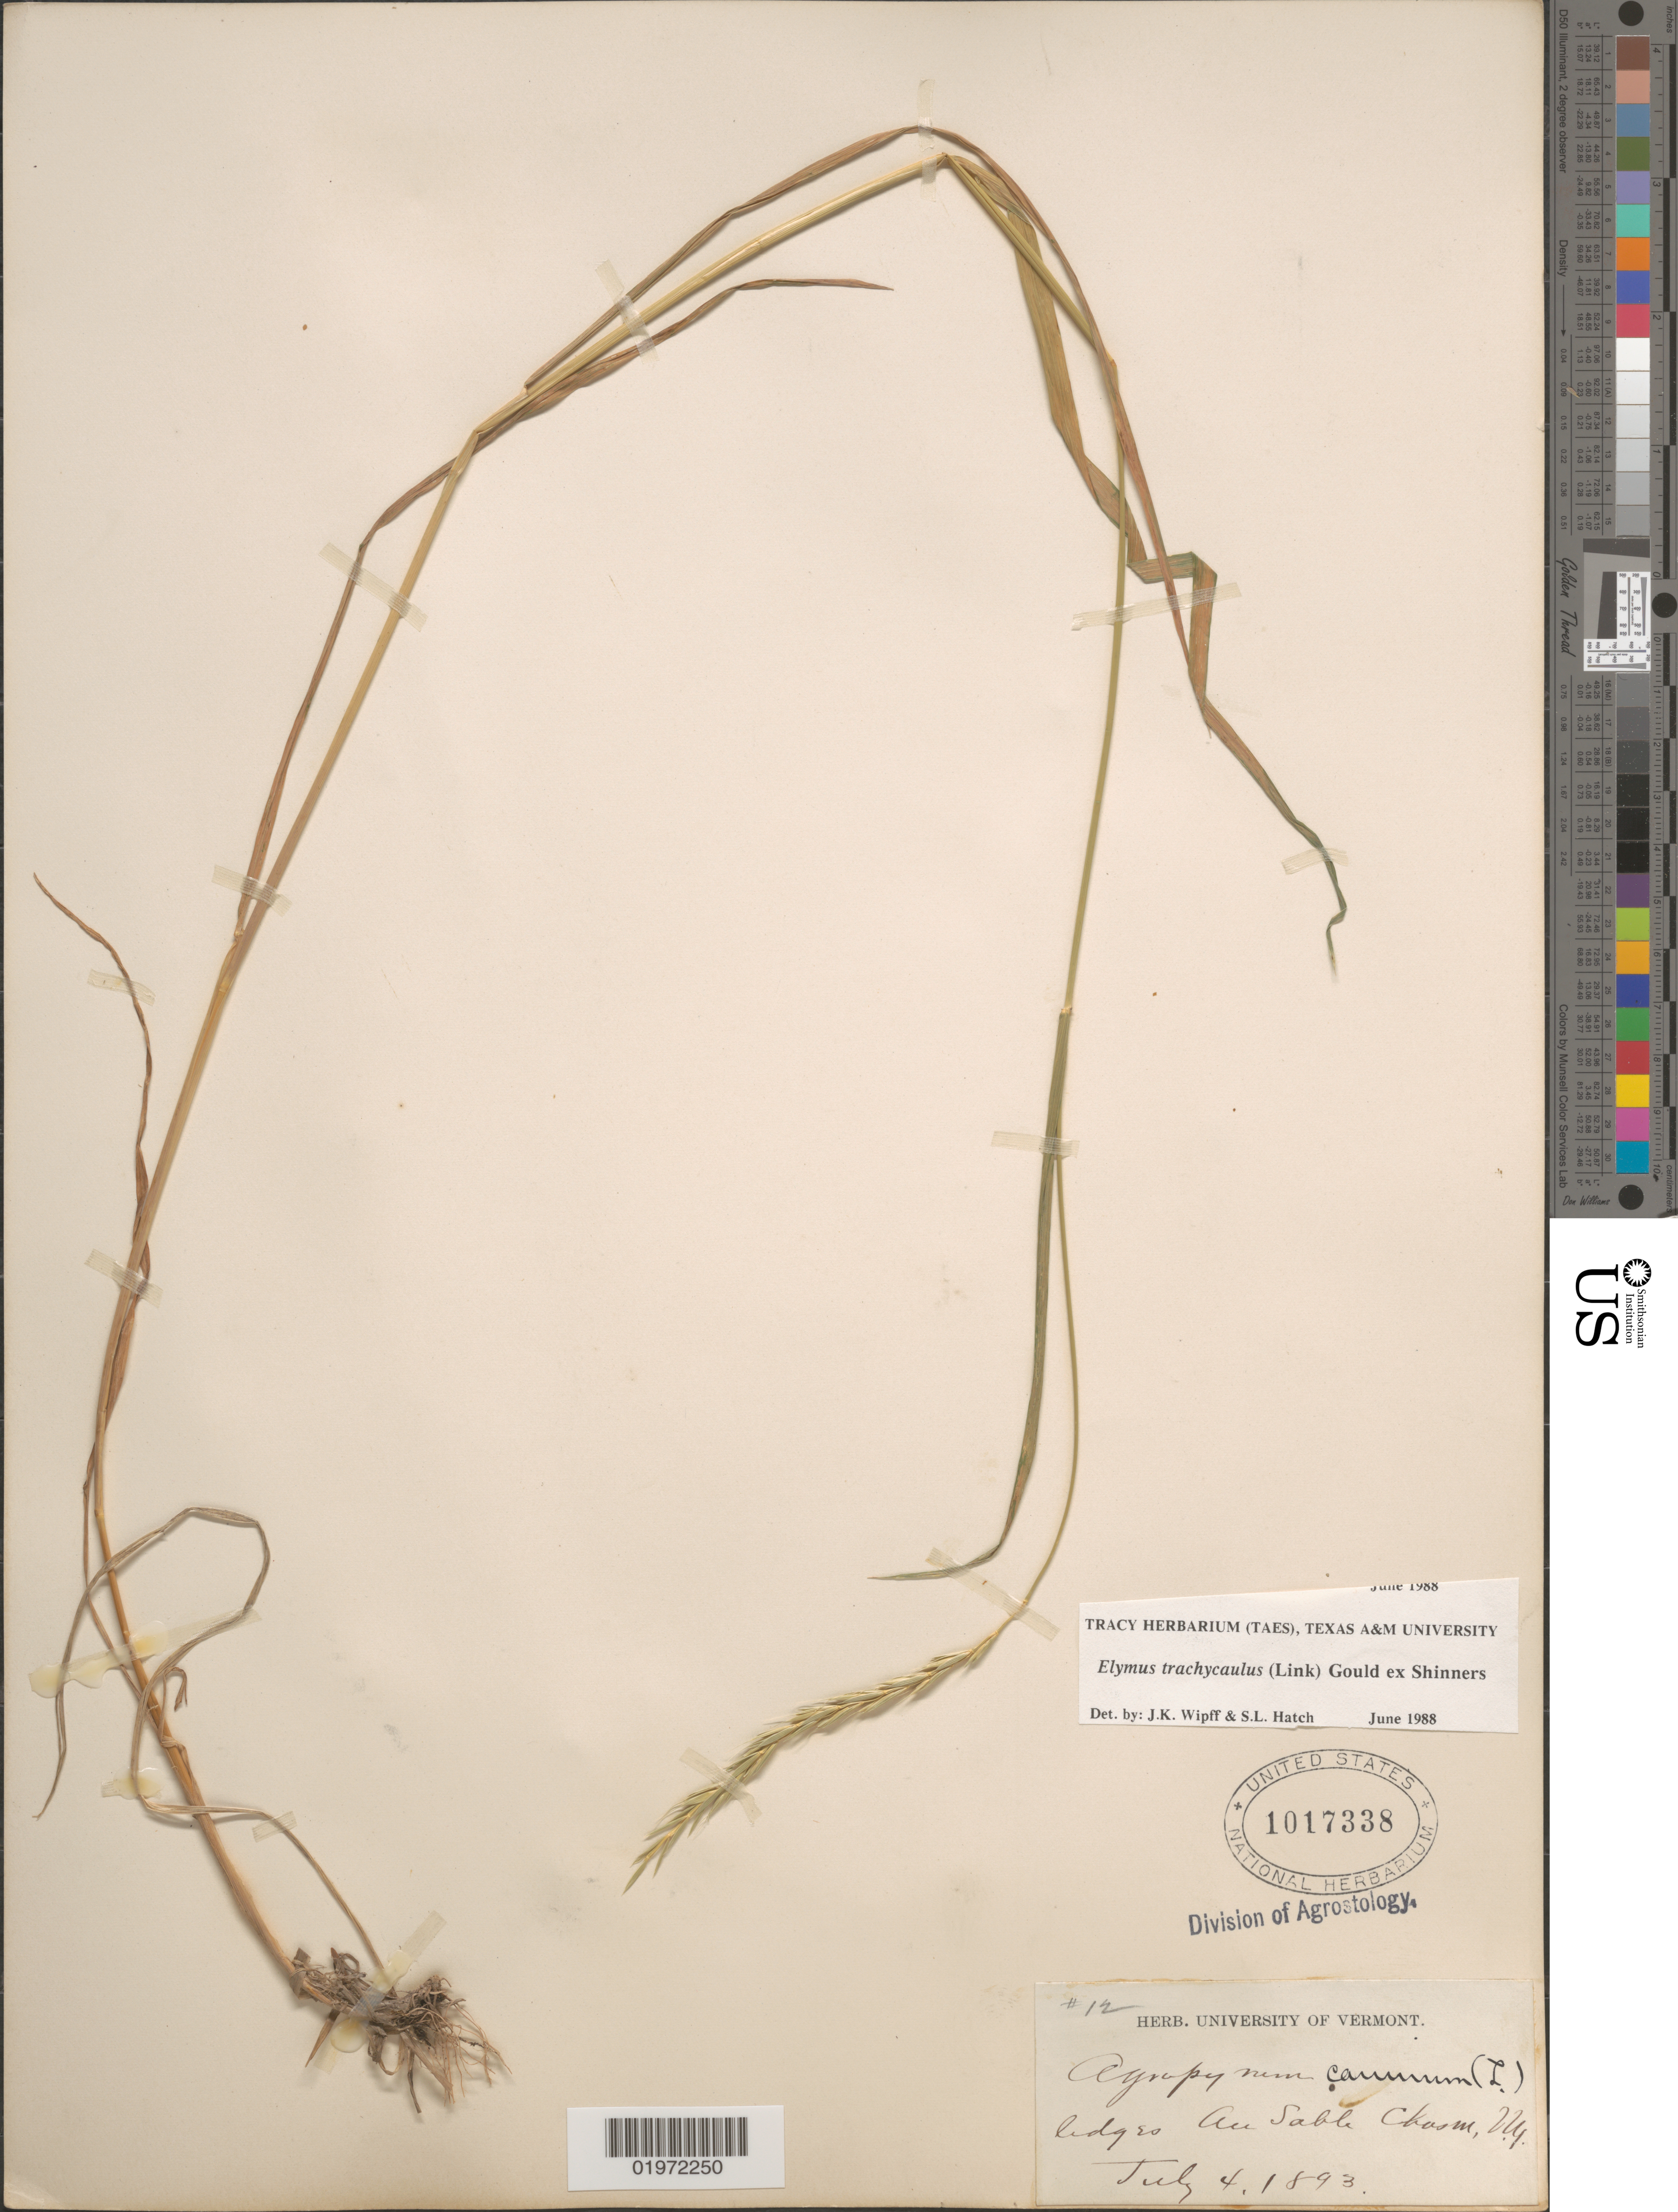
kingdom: Plantae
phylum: Tracheophyta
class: Liliopsida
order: Poales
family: Poaceae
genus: Elymus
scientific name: Elymus trachycaulus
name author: (Link) Gould ex Shinners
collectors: University of Vermont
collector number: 12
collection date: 1893-07-04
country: United States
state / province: New York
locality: Ledges On Ausable Chasm.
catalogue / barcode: US 1017338